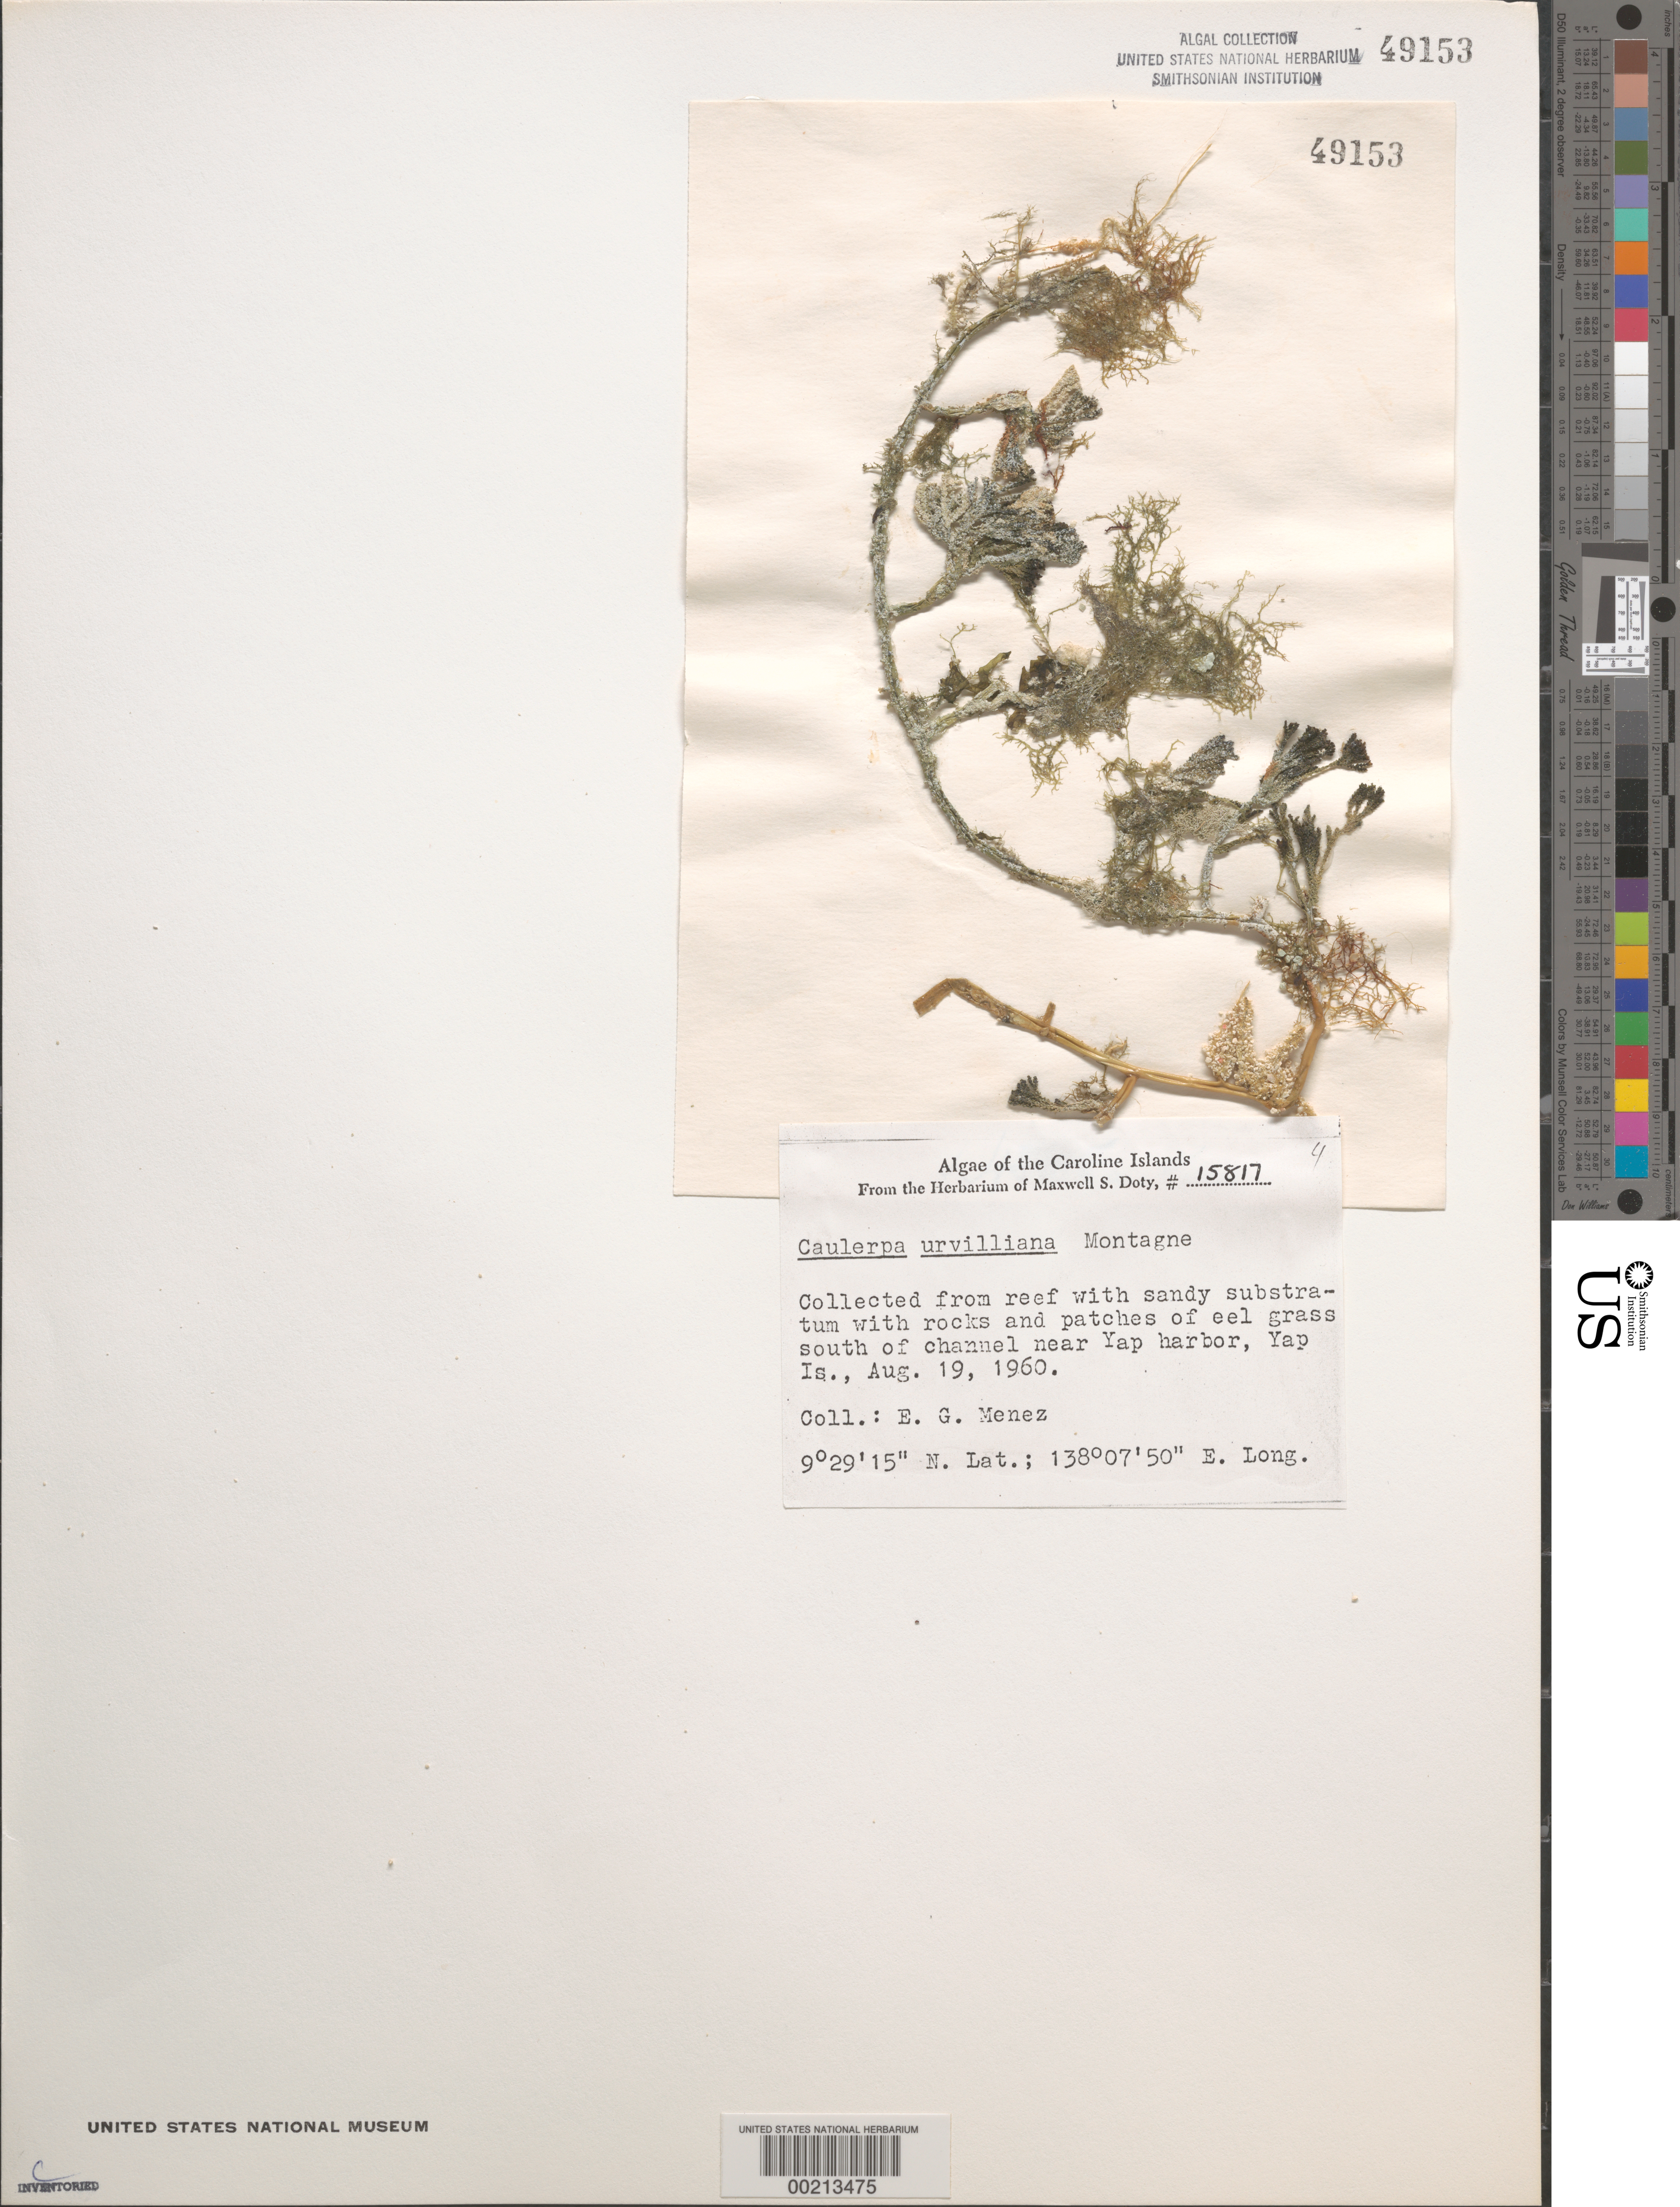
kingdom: Plantae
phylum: Chlorophyta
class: Ulvophyceae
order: Bryopsidales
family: Caulerpaceae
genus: Caulerpa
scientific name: Caulerpa urvilleana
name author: Mont.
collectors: Meñez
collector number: MSD 15617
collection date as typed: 19 Aug 1960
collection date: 1960-08-19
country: Micronesia, Federated States of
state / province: Yap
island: Yap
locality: Near Yap Harbor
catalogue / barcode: US 49153